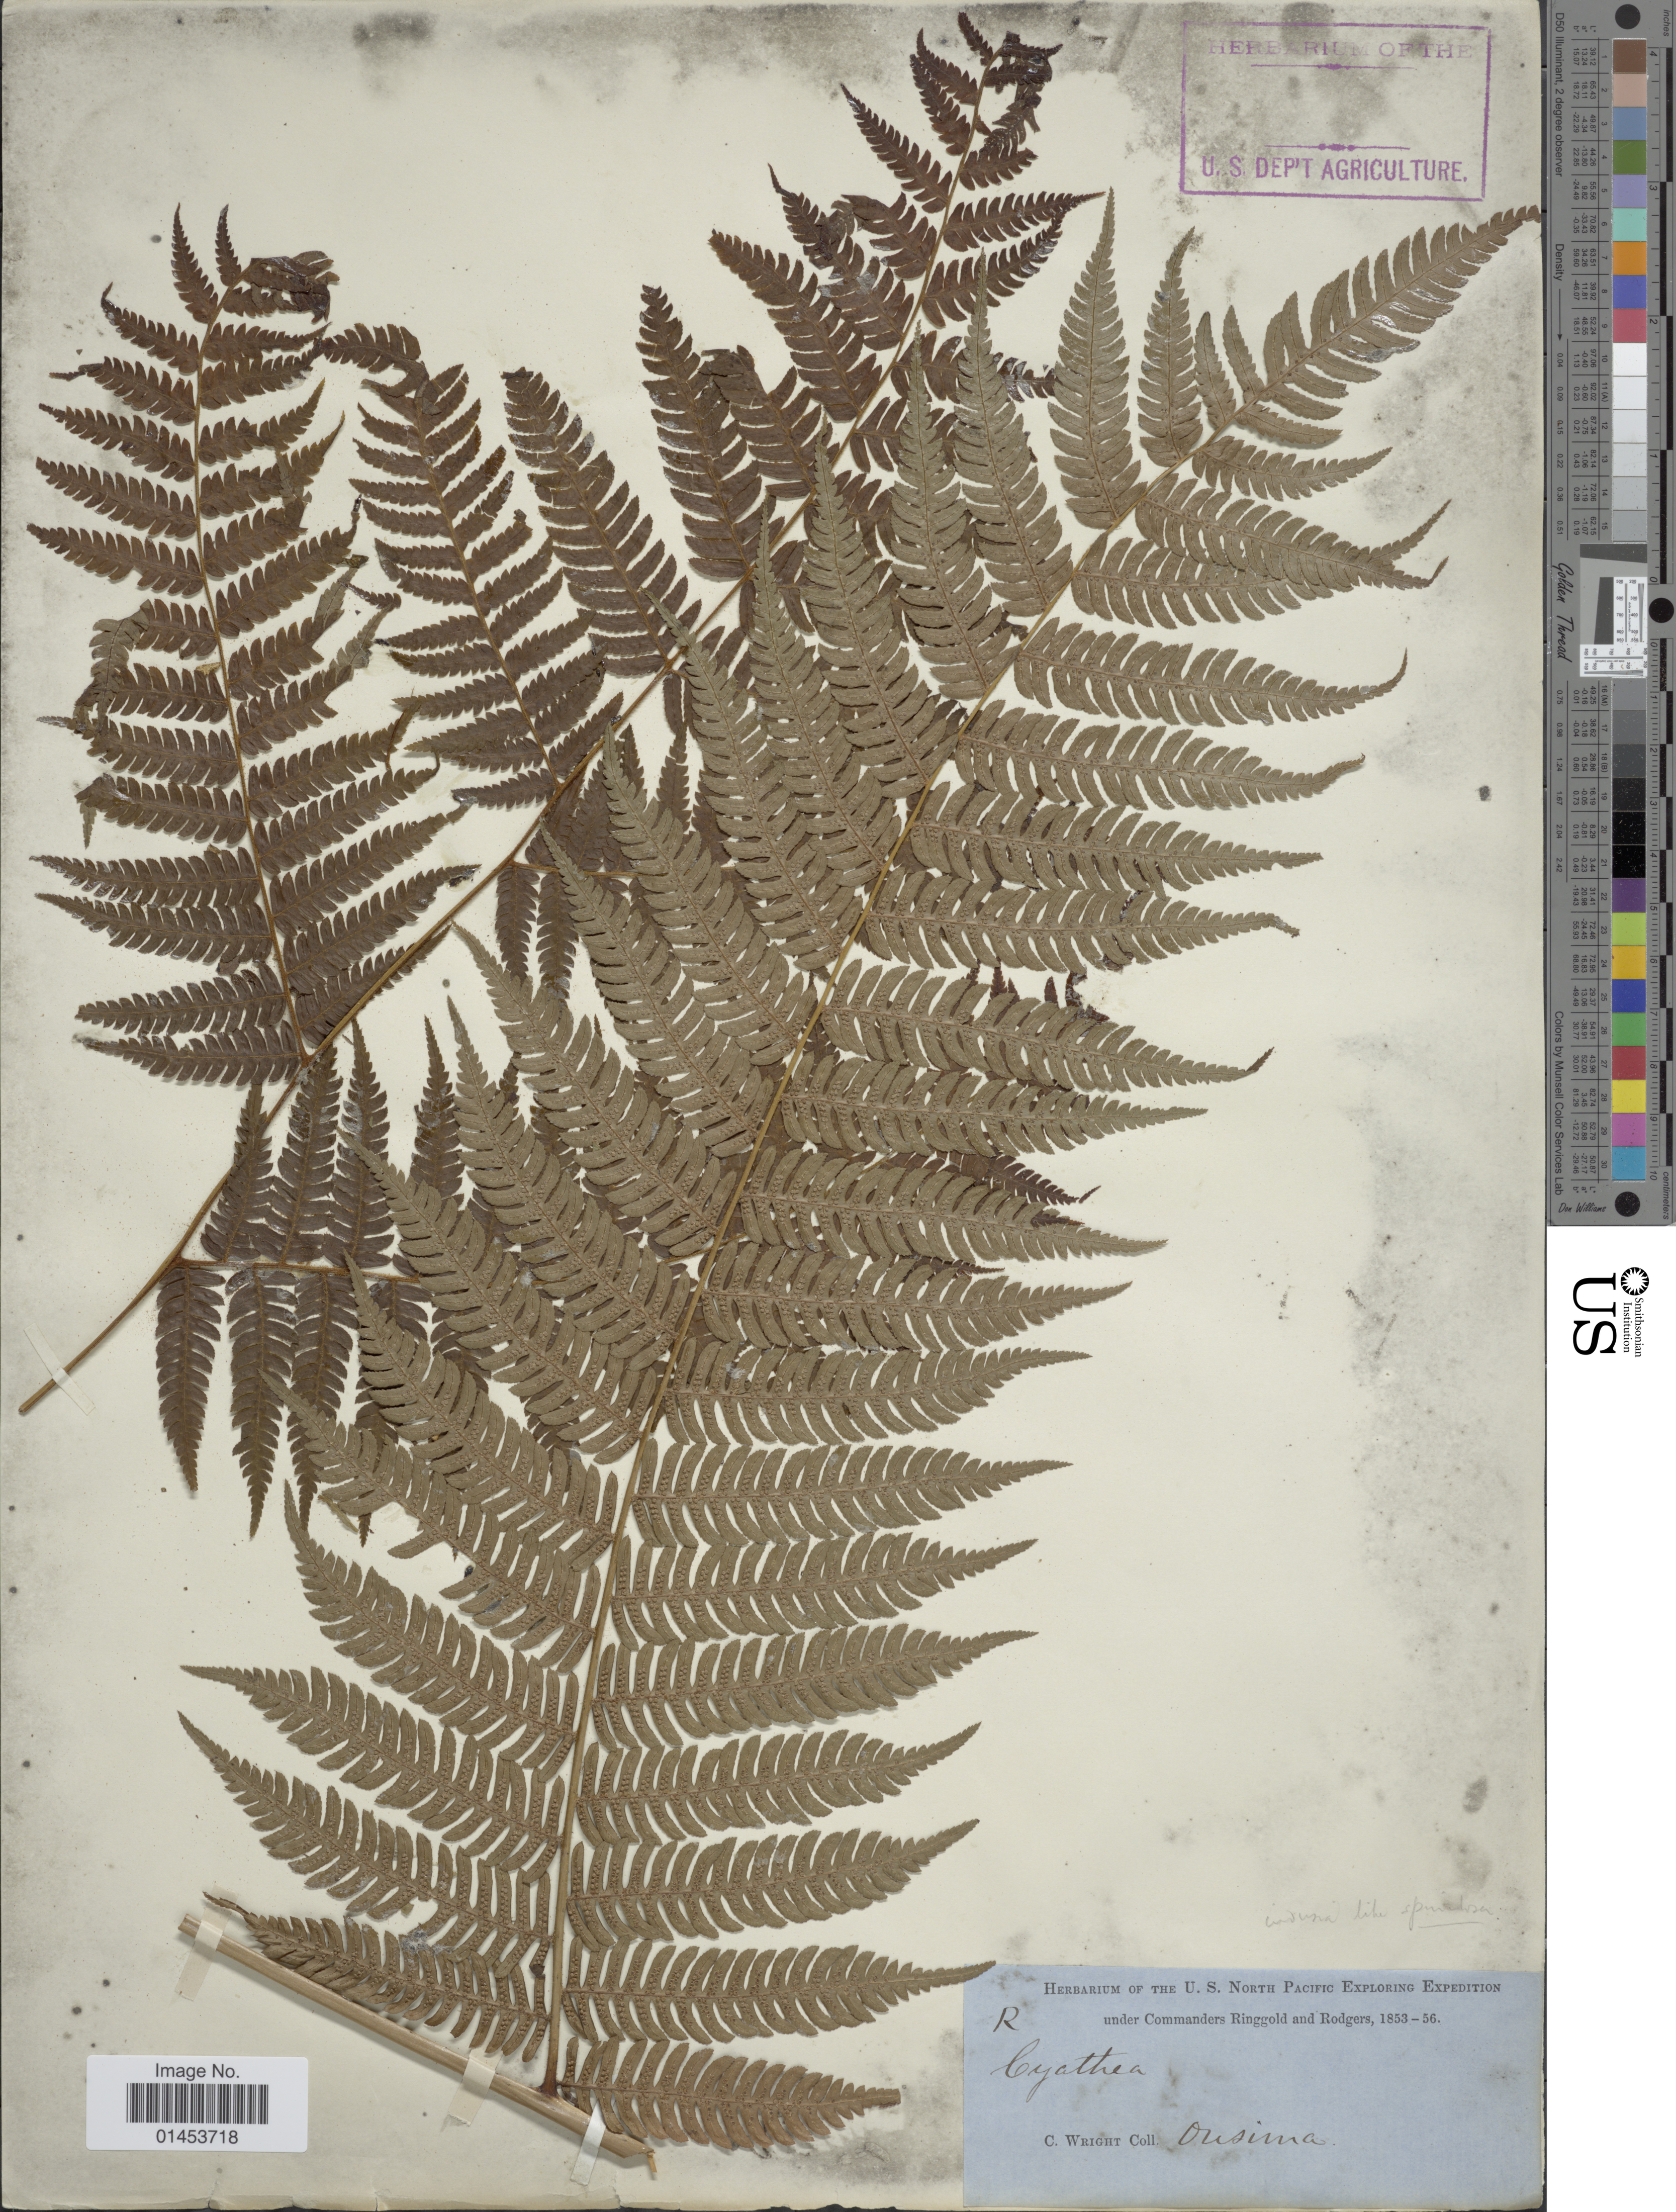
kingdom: Plantae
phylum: Tracheophyta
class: Polypodiopsida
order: Cyatheales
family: Cyatheaceae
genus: Cyathea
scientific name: Cyathea spinulosa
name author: Wall. ex Hook.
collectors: C. Wright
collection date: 1853/1856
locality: Onsima [interpreted]